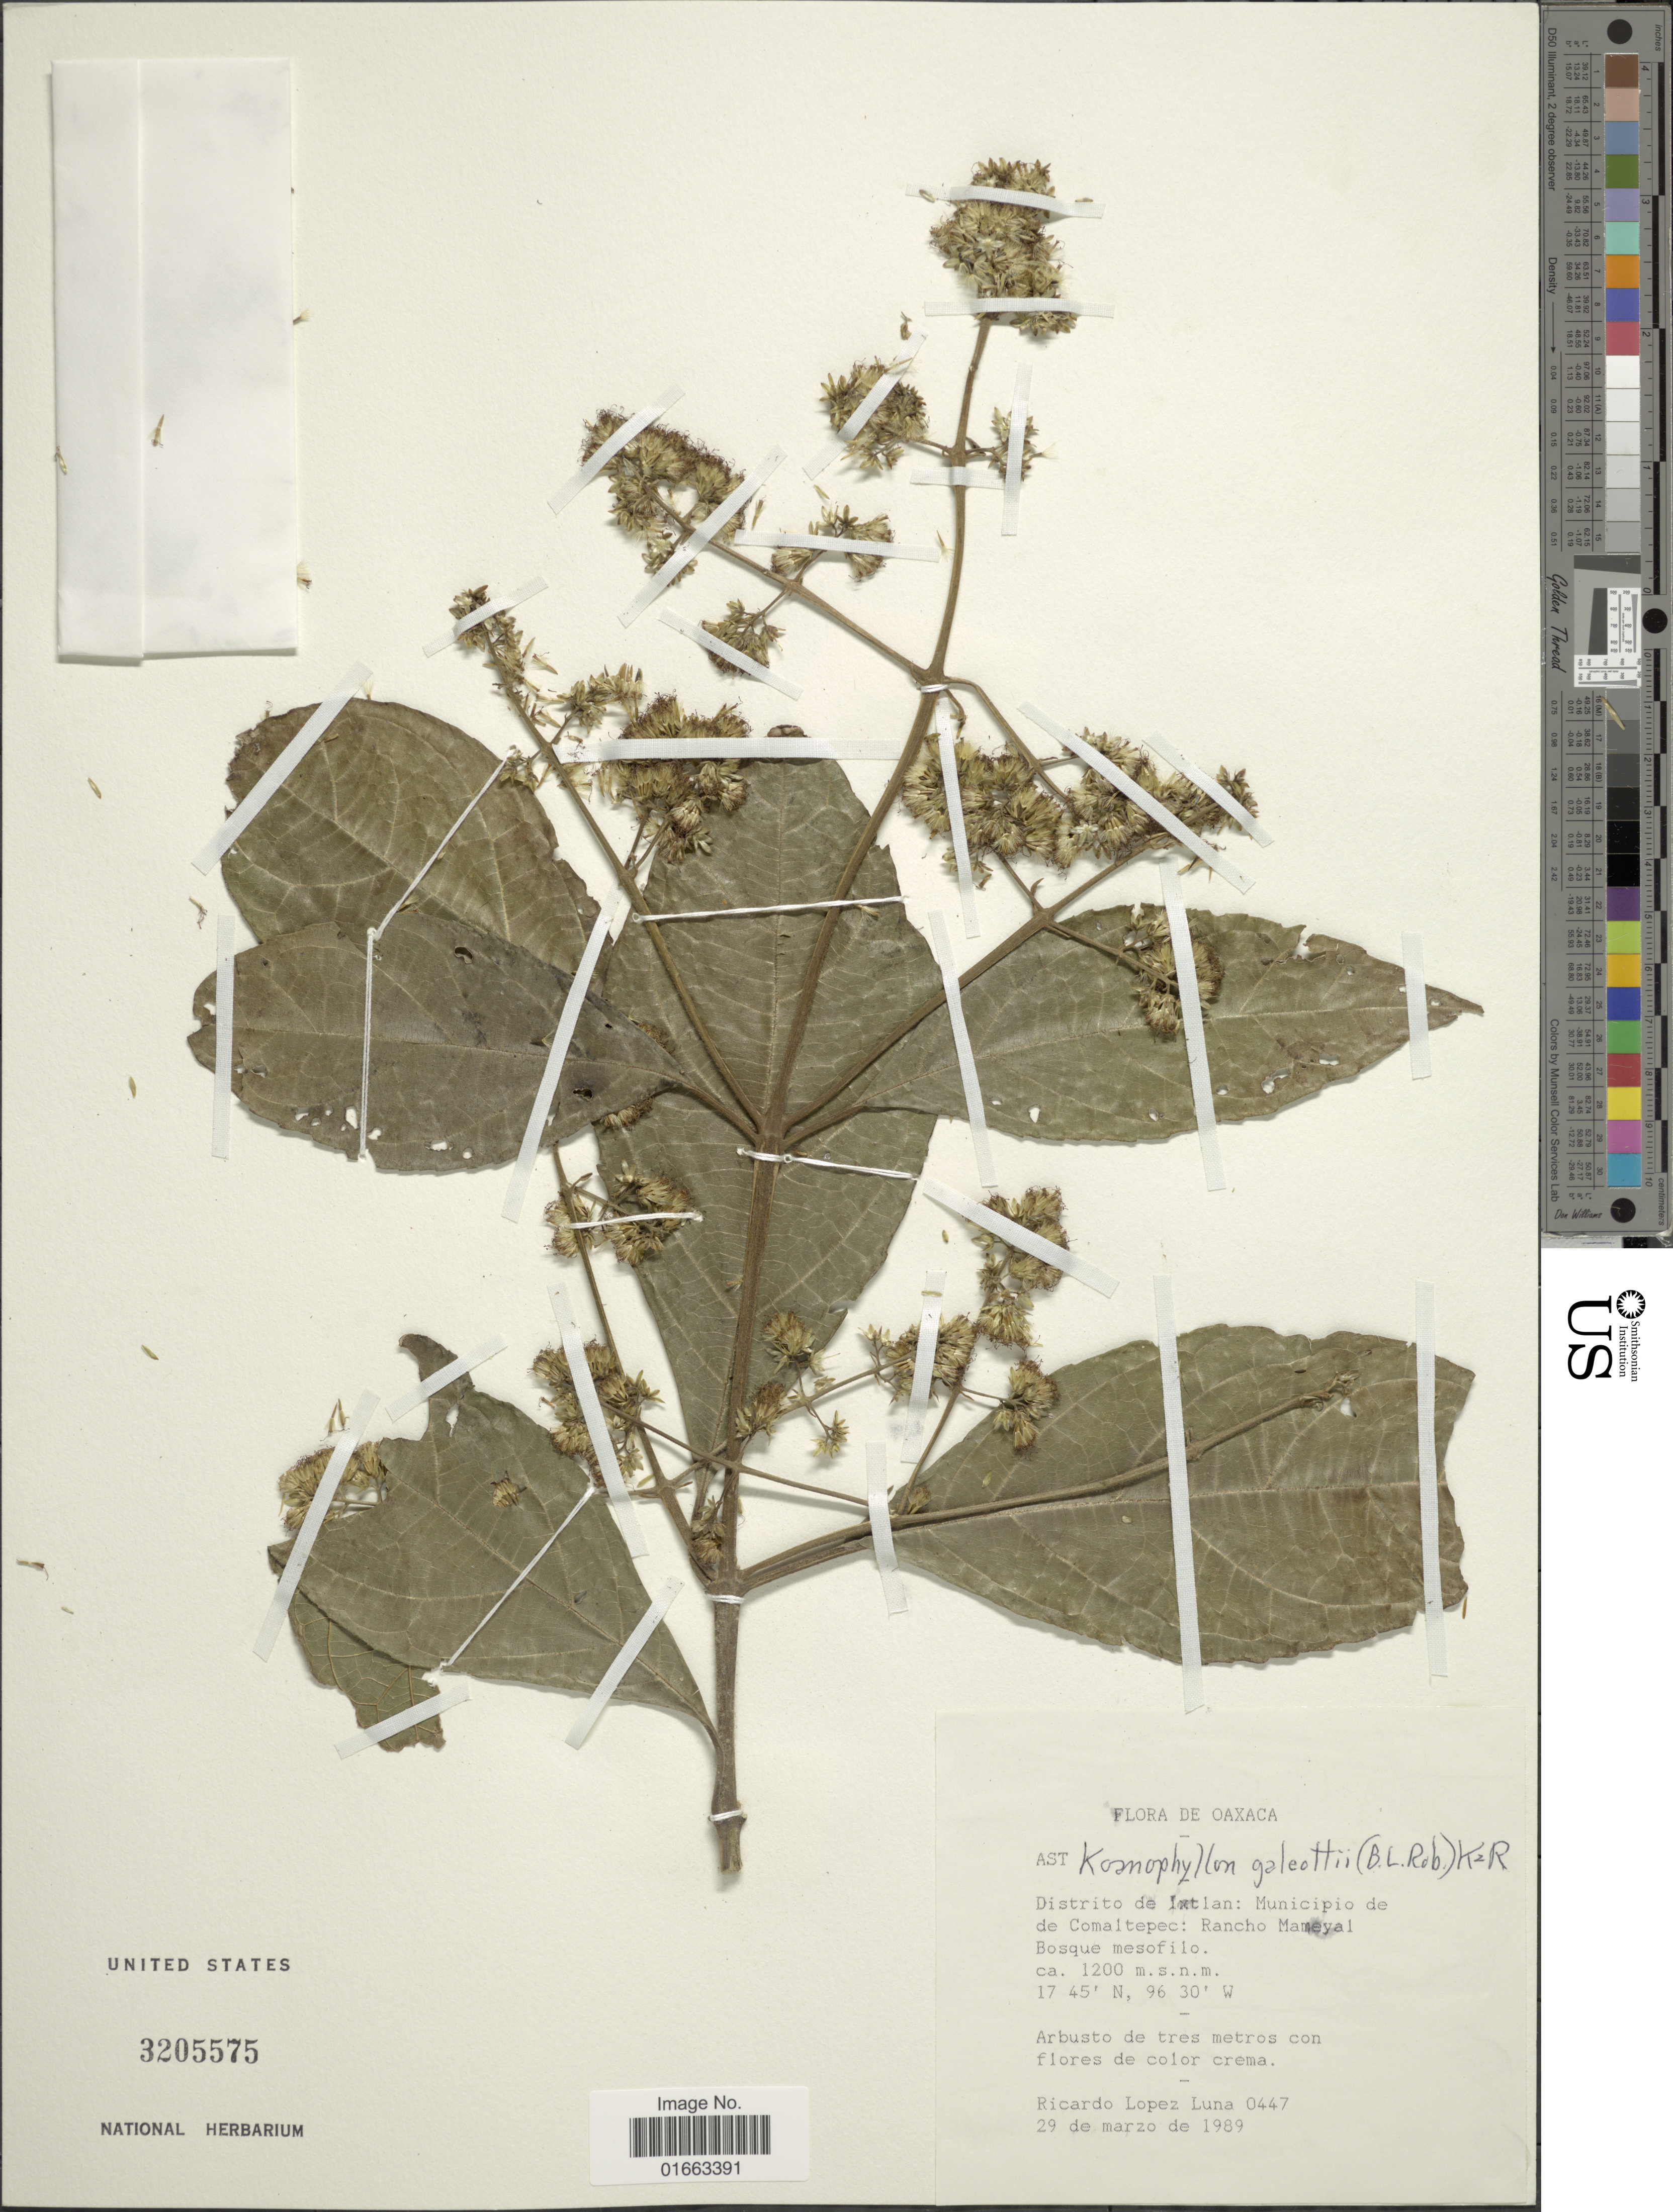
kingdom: Plantae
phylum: Tracheophyta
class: Magnoliopsida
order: Asterales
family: Asteraceae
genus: Koanophyllon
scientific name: Koanophyllon galeottii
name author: (B.L. Rob.) R.M. King & H. Rob.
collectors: R. López Luna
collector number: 0447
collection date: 1989-03-29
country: Mexico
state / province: Oaxaca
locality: Distrito de Ixtlan: Municipio de de Comaltepec: Rancho Mameyal, Bosque mesofilo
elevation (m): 1200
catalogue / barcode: US 3205575